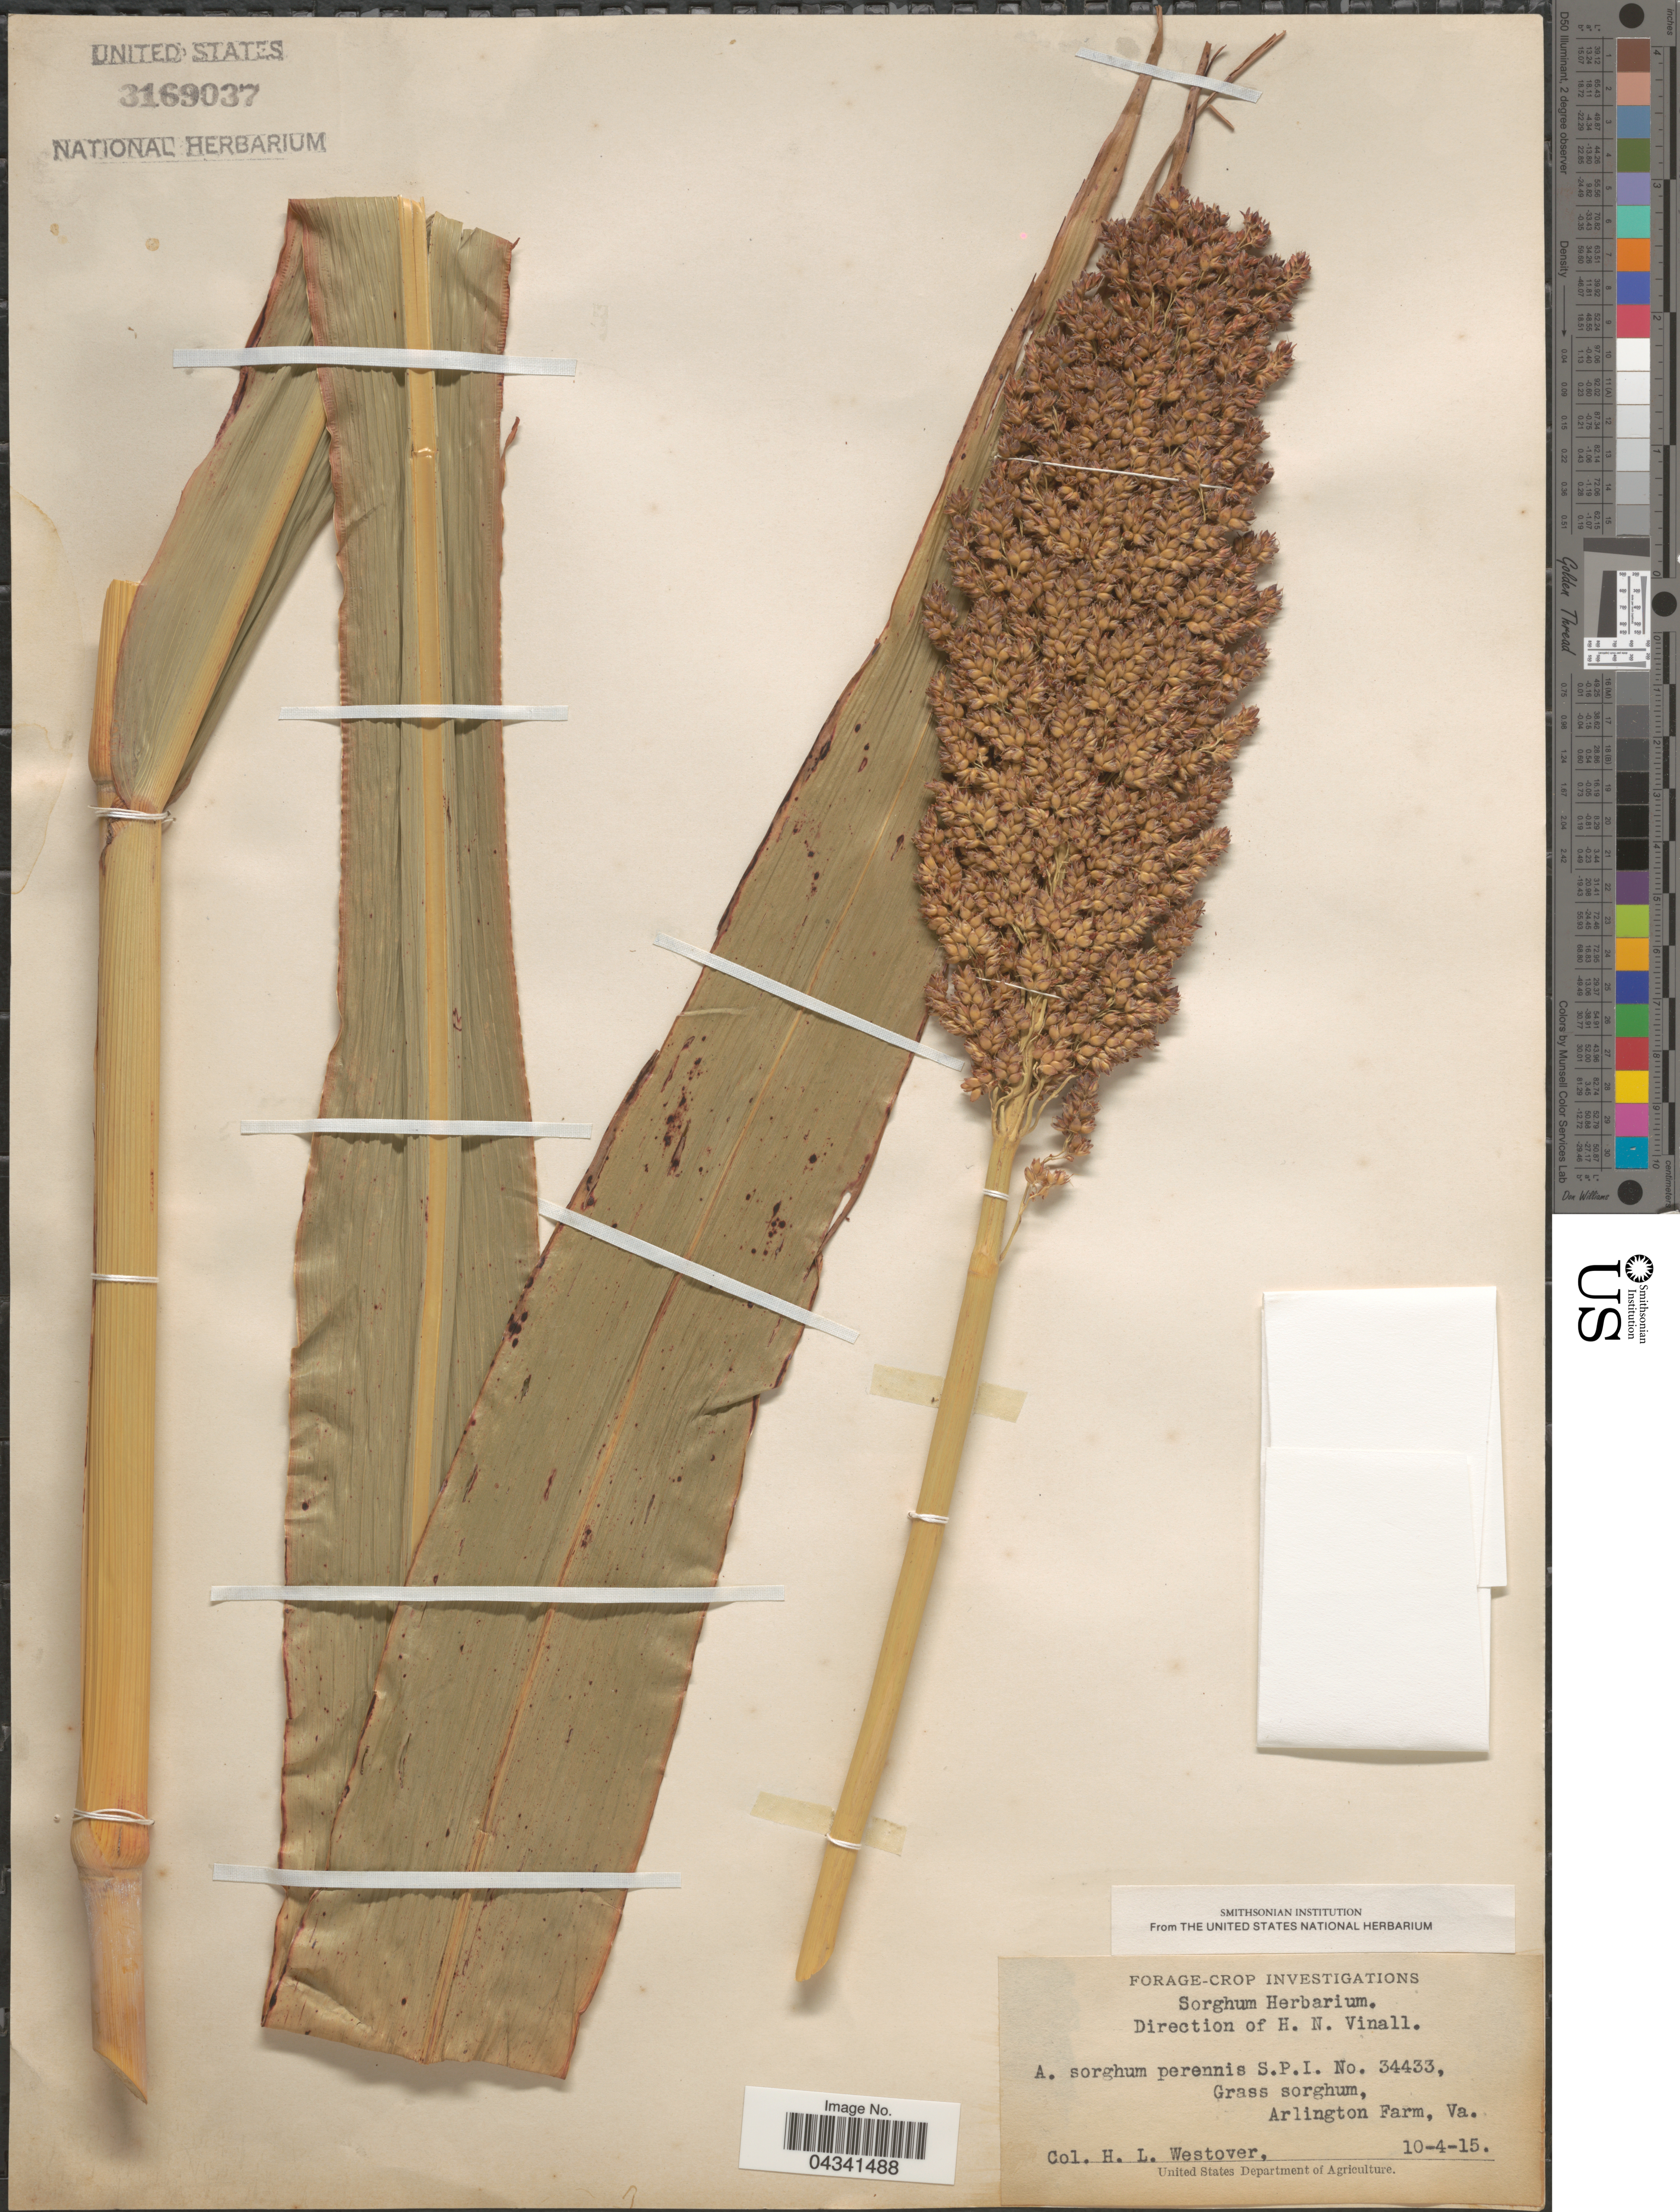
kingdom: Plantae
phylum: Tracheophyta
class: Liliopsida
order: Poales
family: Poaceae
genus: Sorghum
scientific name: Sorghum halepense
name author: (L.) Pers.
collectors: H. Westover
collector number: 34433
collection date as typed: Transcribed d/m/y: 4/10/15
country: United States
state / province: Virginia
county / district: Arlington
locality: Grass sorghum, Arlington Farm.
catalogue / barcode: US 3169037